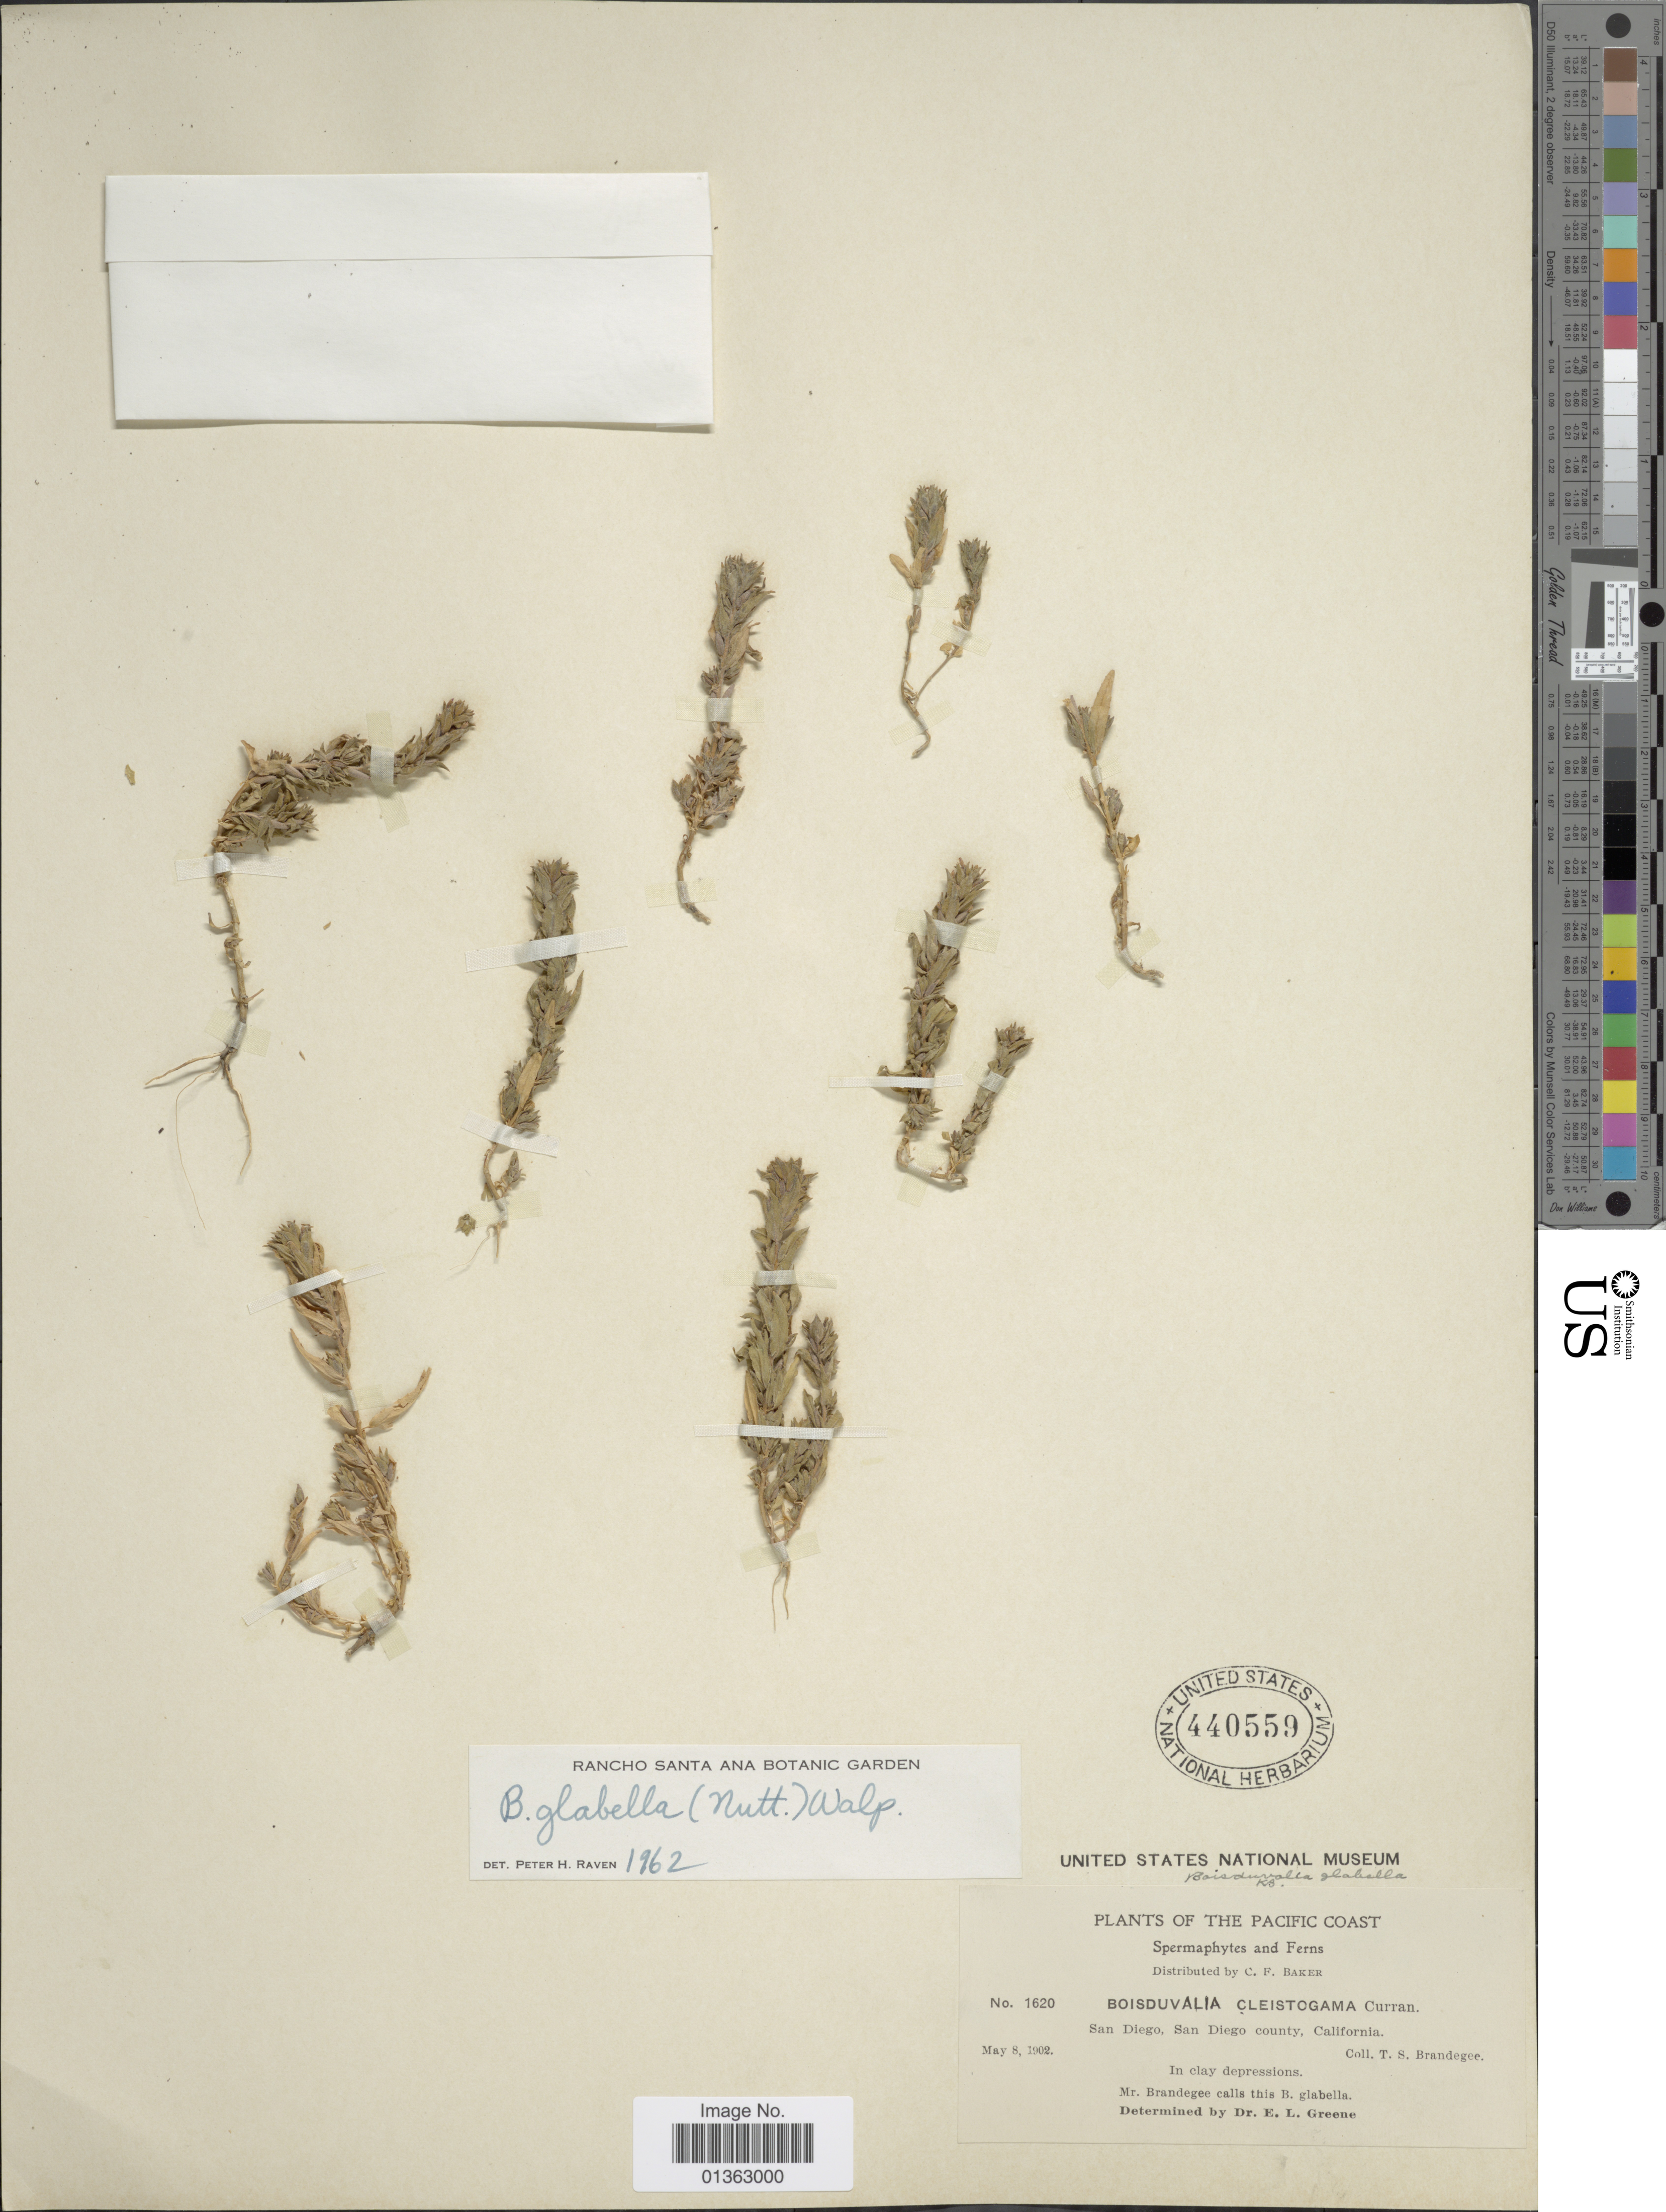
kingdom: Plantae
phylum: Tracheophyta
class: Magnoliopsida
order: Myrtales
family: Onagraceae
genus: Epilobium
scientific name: Epilobium campestre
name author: (Jeps.) Hoch & W.L. Wagner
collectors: T. S. Brandegee (herbarium)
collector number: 1620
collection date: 1902-05-08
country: United States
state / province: California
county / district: San Diego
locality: San Diego, San Diego county.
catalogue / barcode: US 440559